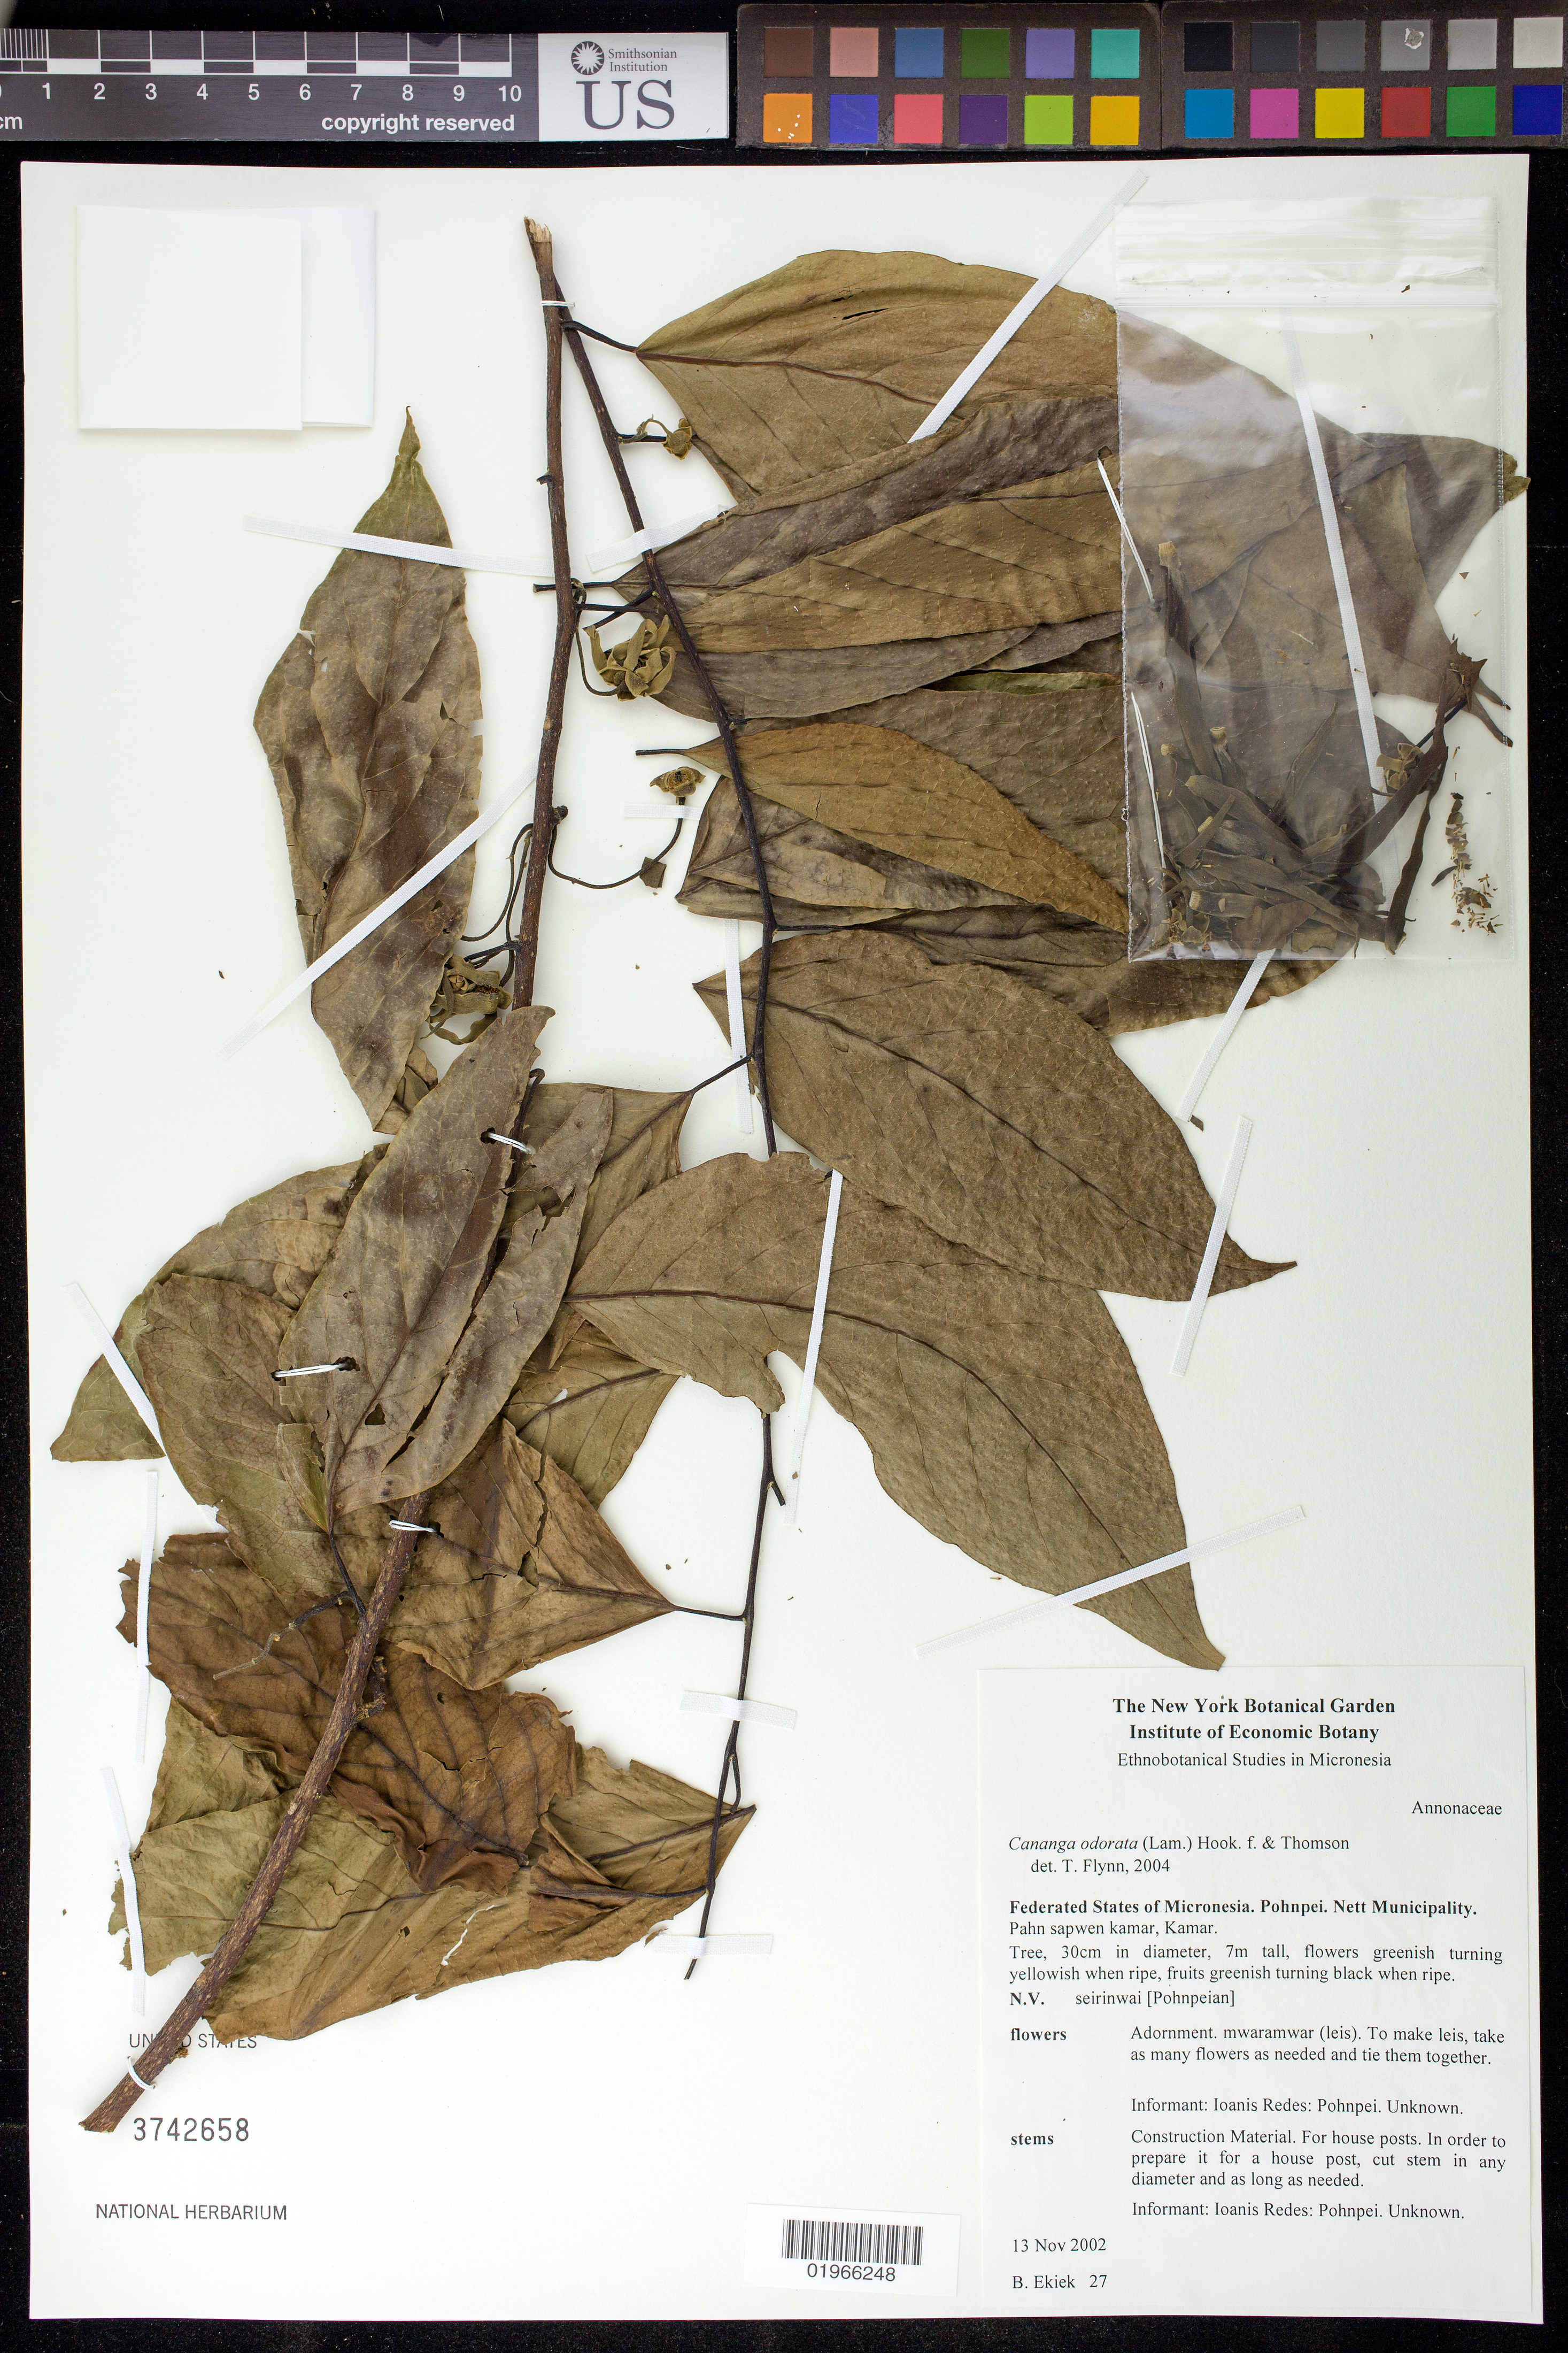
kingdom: Plantae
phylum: Tracheophyta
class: Magnoliopsida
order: Magnoliales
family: Annonaceae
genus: Cananga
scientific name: Cananga odorata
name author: (Lam.) Hook. f. & Thomson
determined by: Flynn, T. W.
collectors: B. Ekiek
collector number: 27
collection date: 2002-11-13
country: Micronesia, Federated States of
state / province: Pohnpei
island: Pohnpei [Ponape]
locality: Nett Municipality, Pahn Sapwen Kamar, Kamar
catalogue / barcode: US 3742658